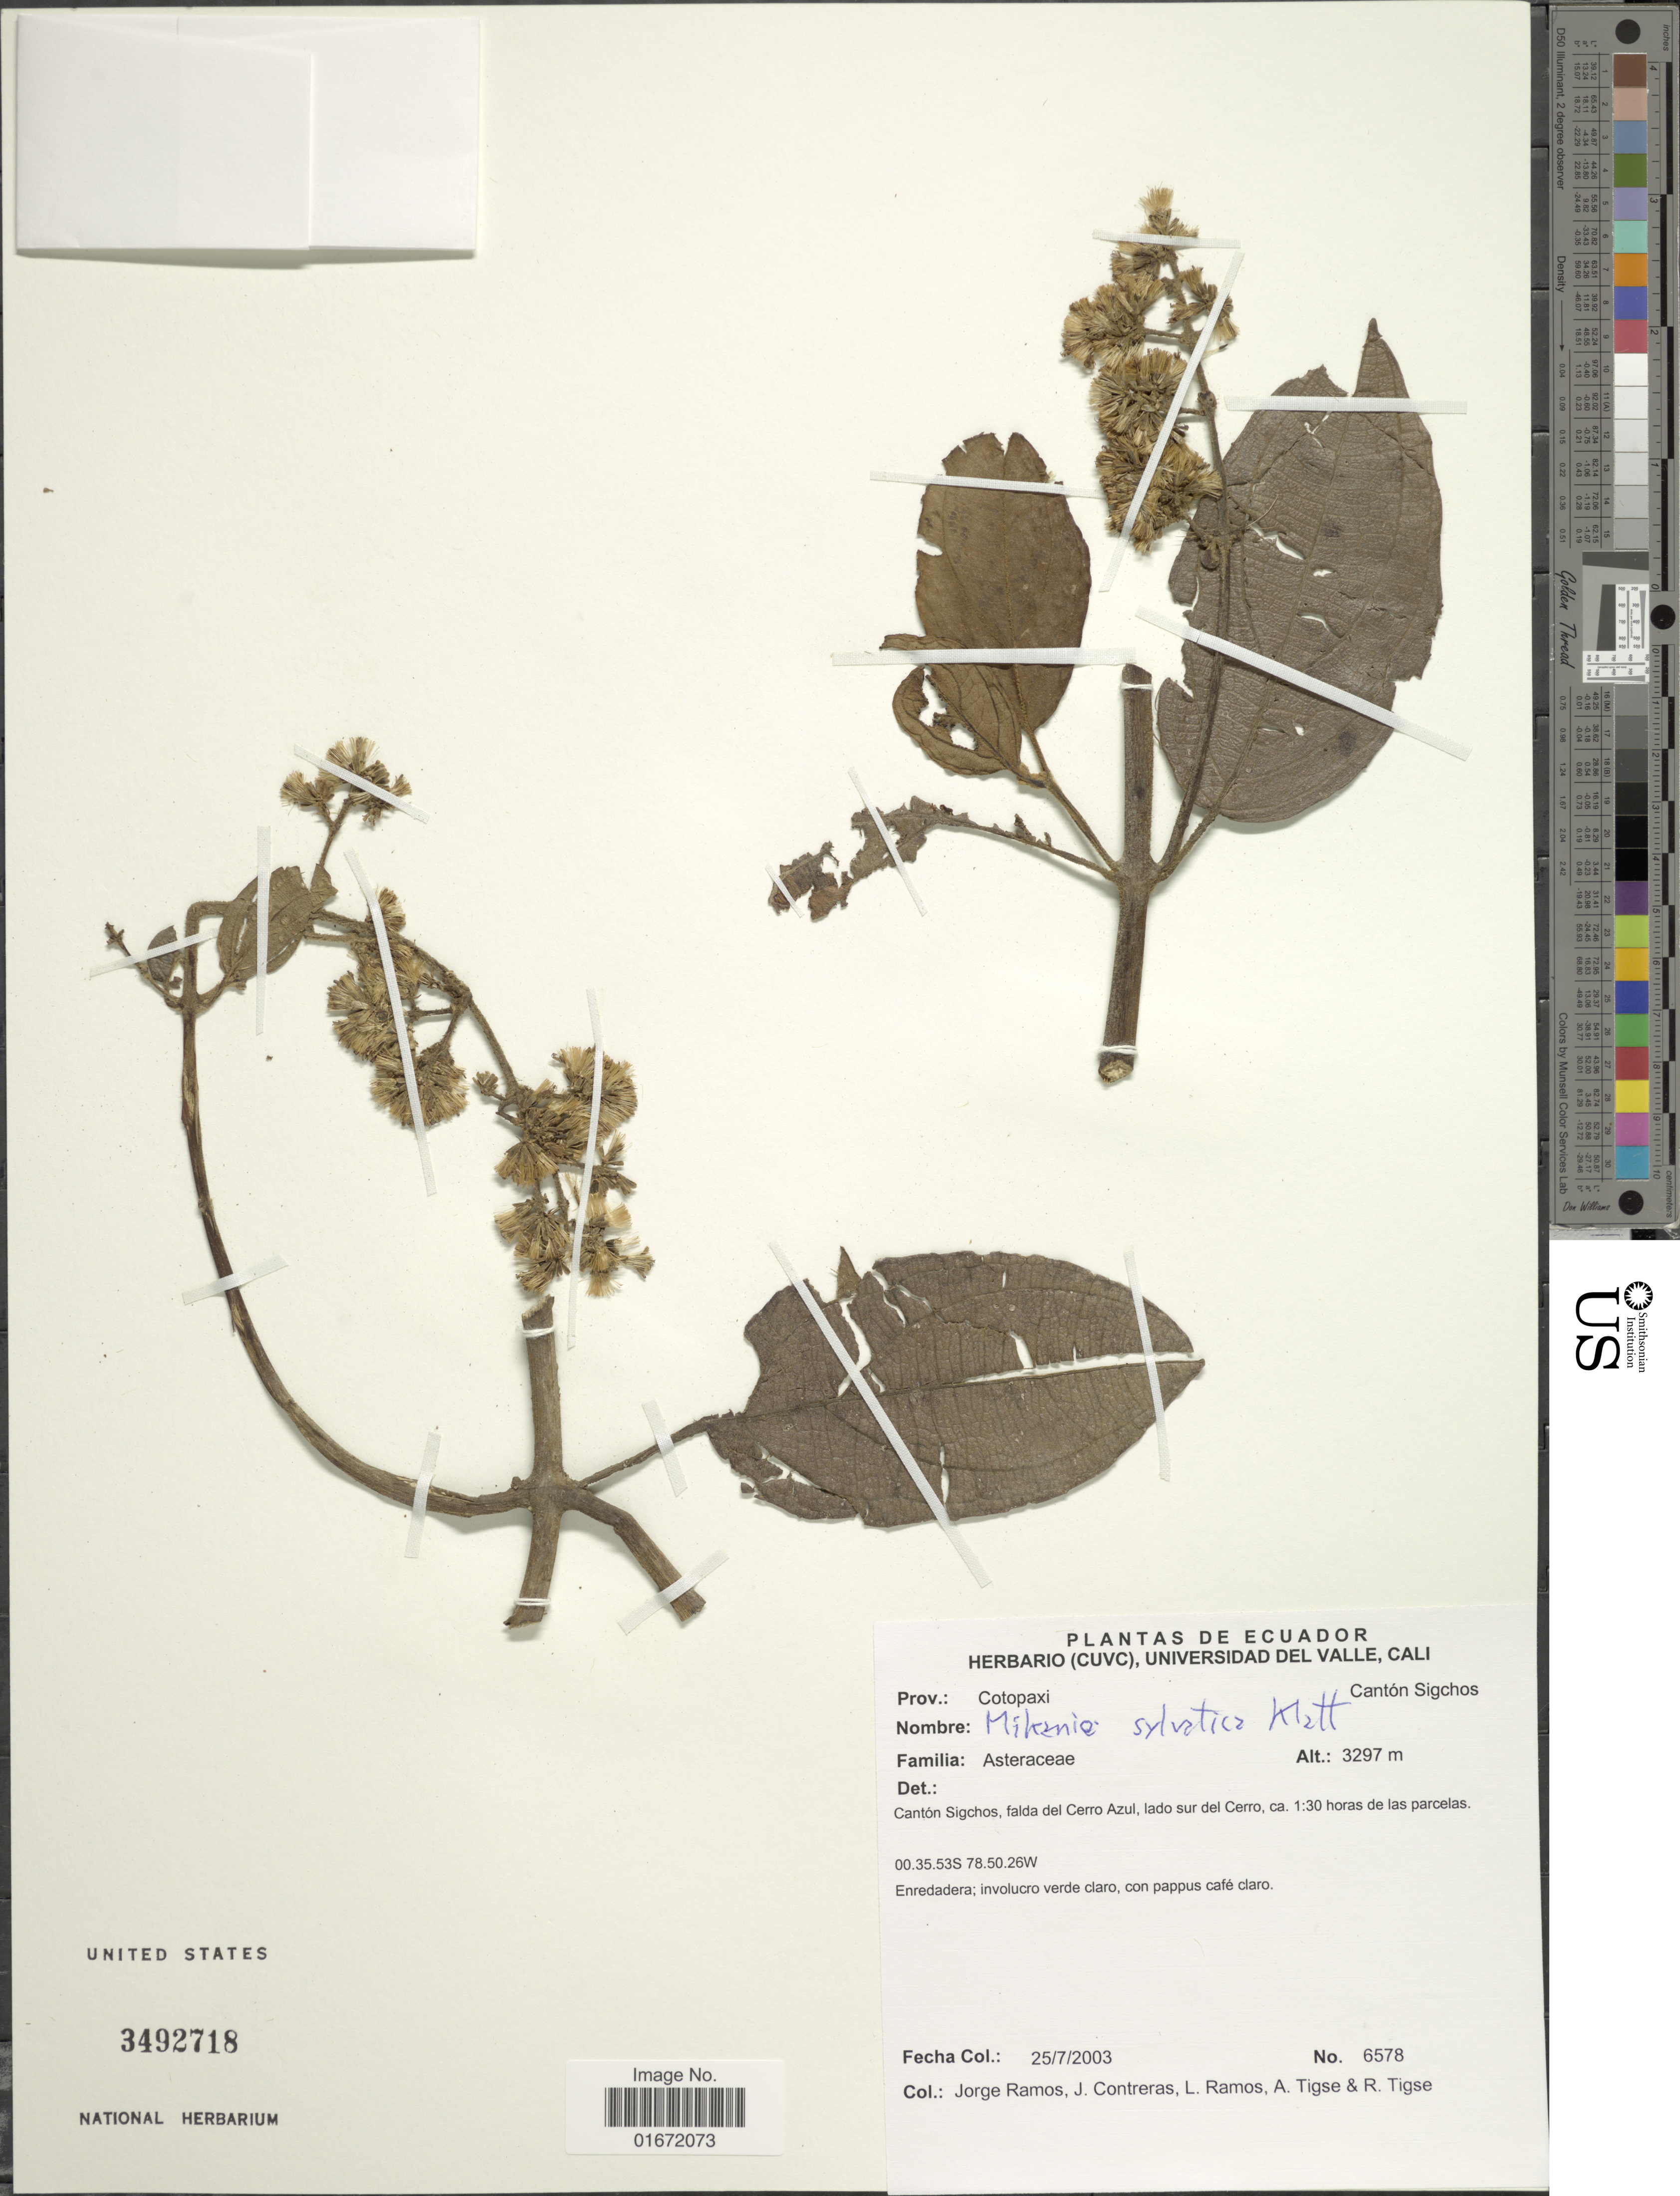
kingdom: Plantae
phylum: Tracheophyta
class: Magnoliopsida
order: Asterales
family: Asteraceae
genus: Mikania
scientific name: Mikania sylvatica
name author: Klatt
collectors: J. Ramos, J. Contreras, L. Ramos, A. Tigse & R. Tigse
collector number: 6578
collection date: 2003-07-25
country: Ecuador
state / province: Cotopaxi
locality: Prov.: Cotopaxi. Cantón Sigchos. Cantón Sigchos, falda del Cerro Azul, lado sur del Cerro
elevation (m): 3297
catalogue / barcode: US 3492718